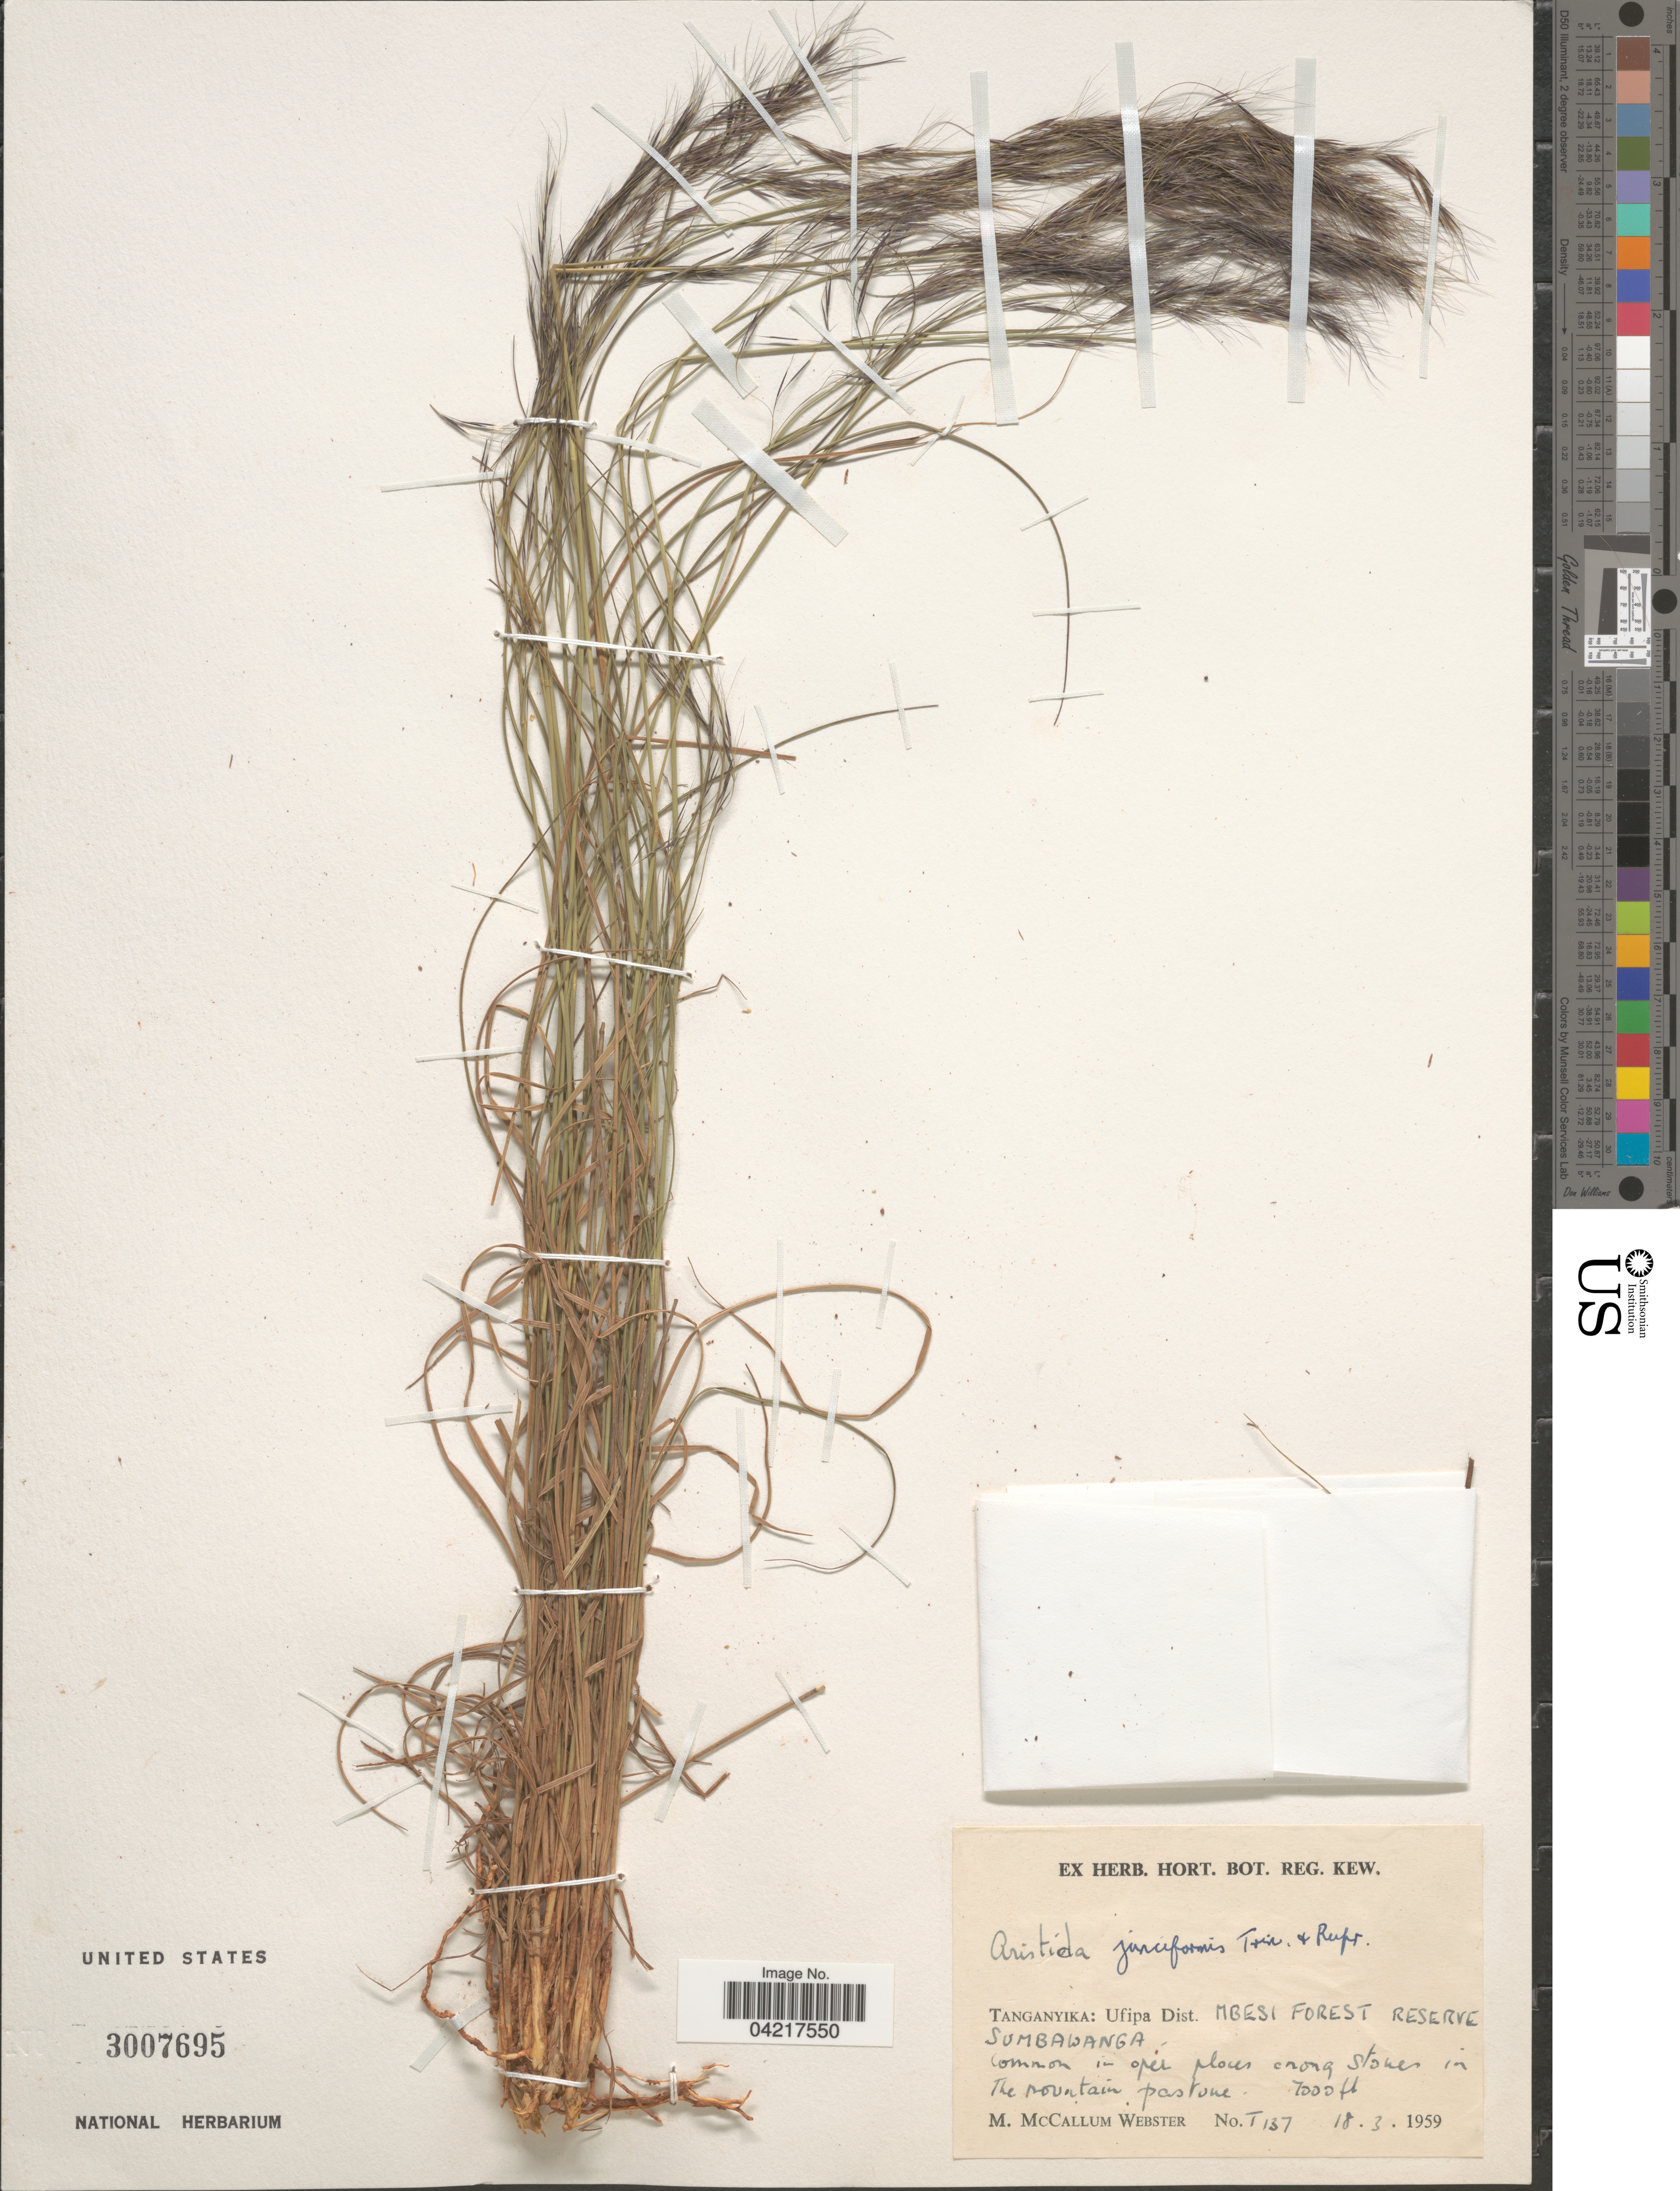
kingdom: Plantae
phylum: Tracheophyta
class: Liliopsida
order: Poales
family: Poaceae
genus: Aristida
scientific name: Aristida junciformis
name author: Trin. & Rupr.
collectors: M. McCallum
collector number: T137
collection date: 1959-03-18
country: Tanzania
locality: Tanganyika: Ufipa Dist. Mbesi Forest Reserve. Sumbawanga. Common in open places among stones in the mountain pastone.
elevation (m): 2134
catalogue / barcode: US 3007695